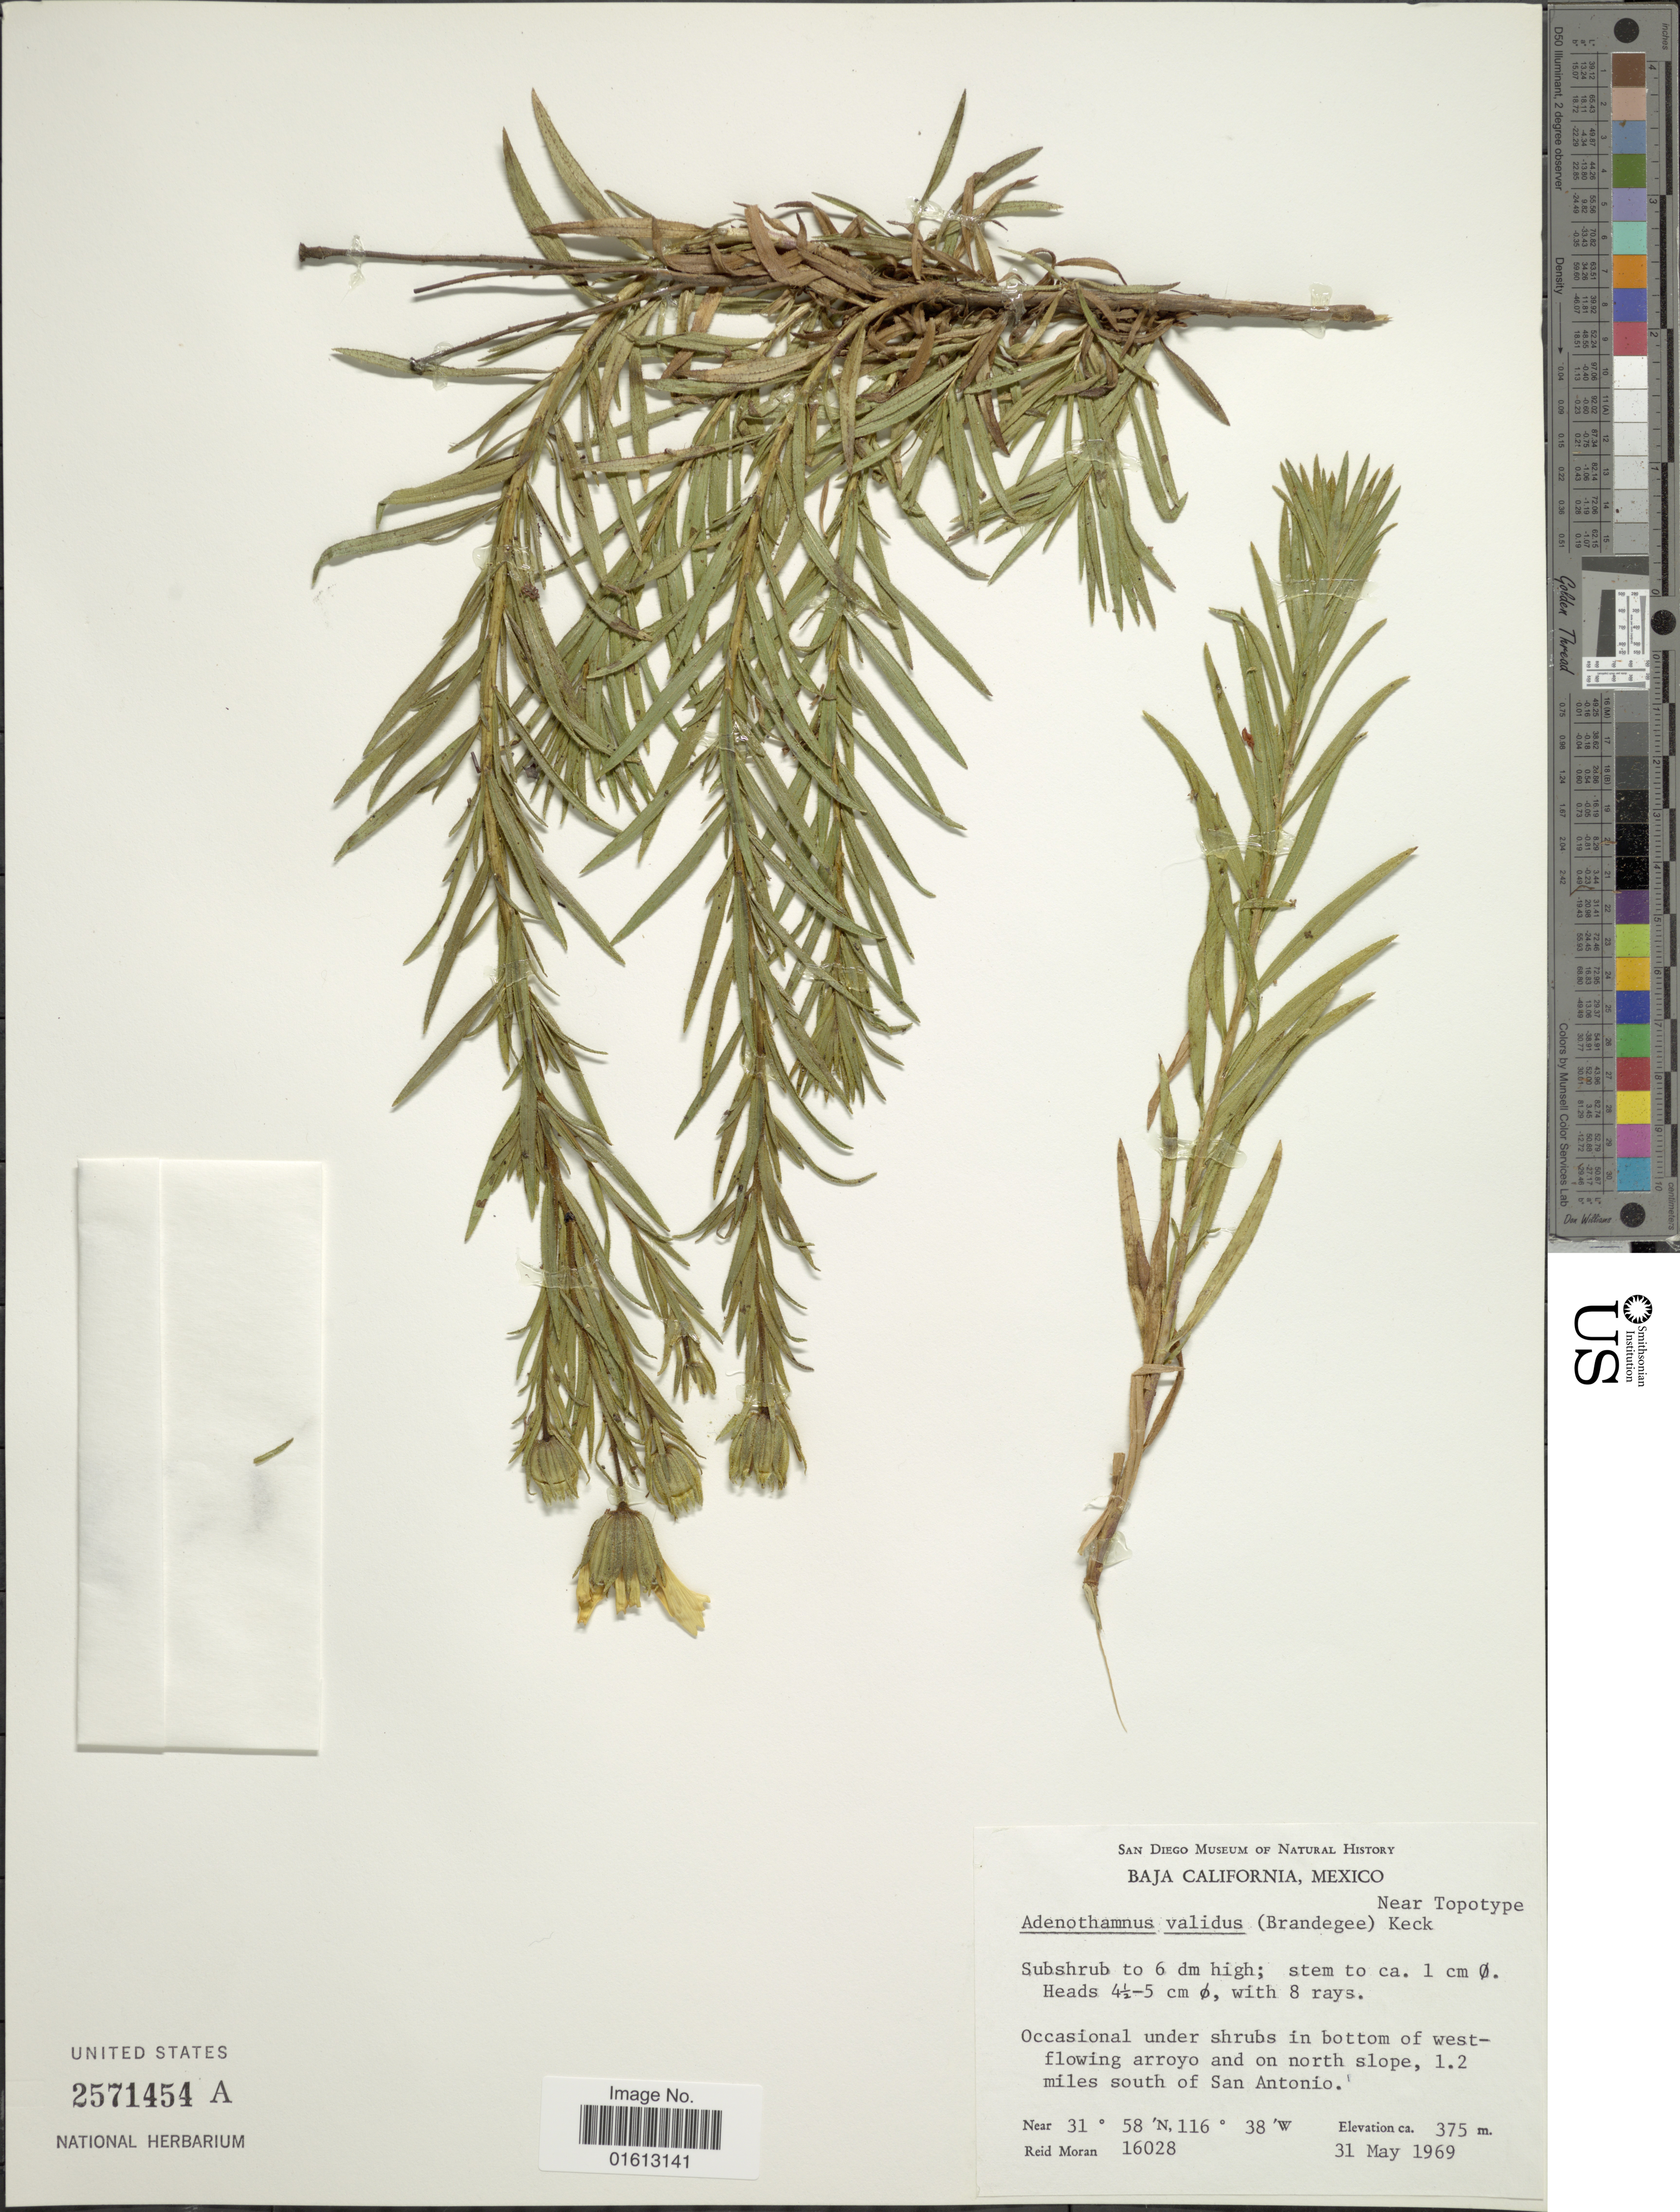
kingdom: Plantae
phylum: Tracheophyta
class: Magnoliopsida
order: Asterales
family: Asteraceae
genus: Adenothamnus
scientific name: Adenothamnus validus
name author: (Brandegee) D.D. Keck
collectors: R. V. Moran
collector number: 16028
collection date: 1969-05-31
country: Mexico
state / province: Baja California Norte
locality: Baja California, Mexico, in bottom of west-flowing arroyo and o north slope, 1.2 miles south of San Antonio.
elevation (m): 375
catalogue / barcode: US 2571454A